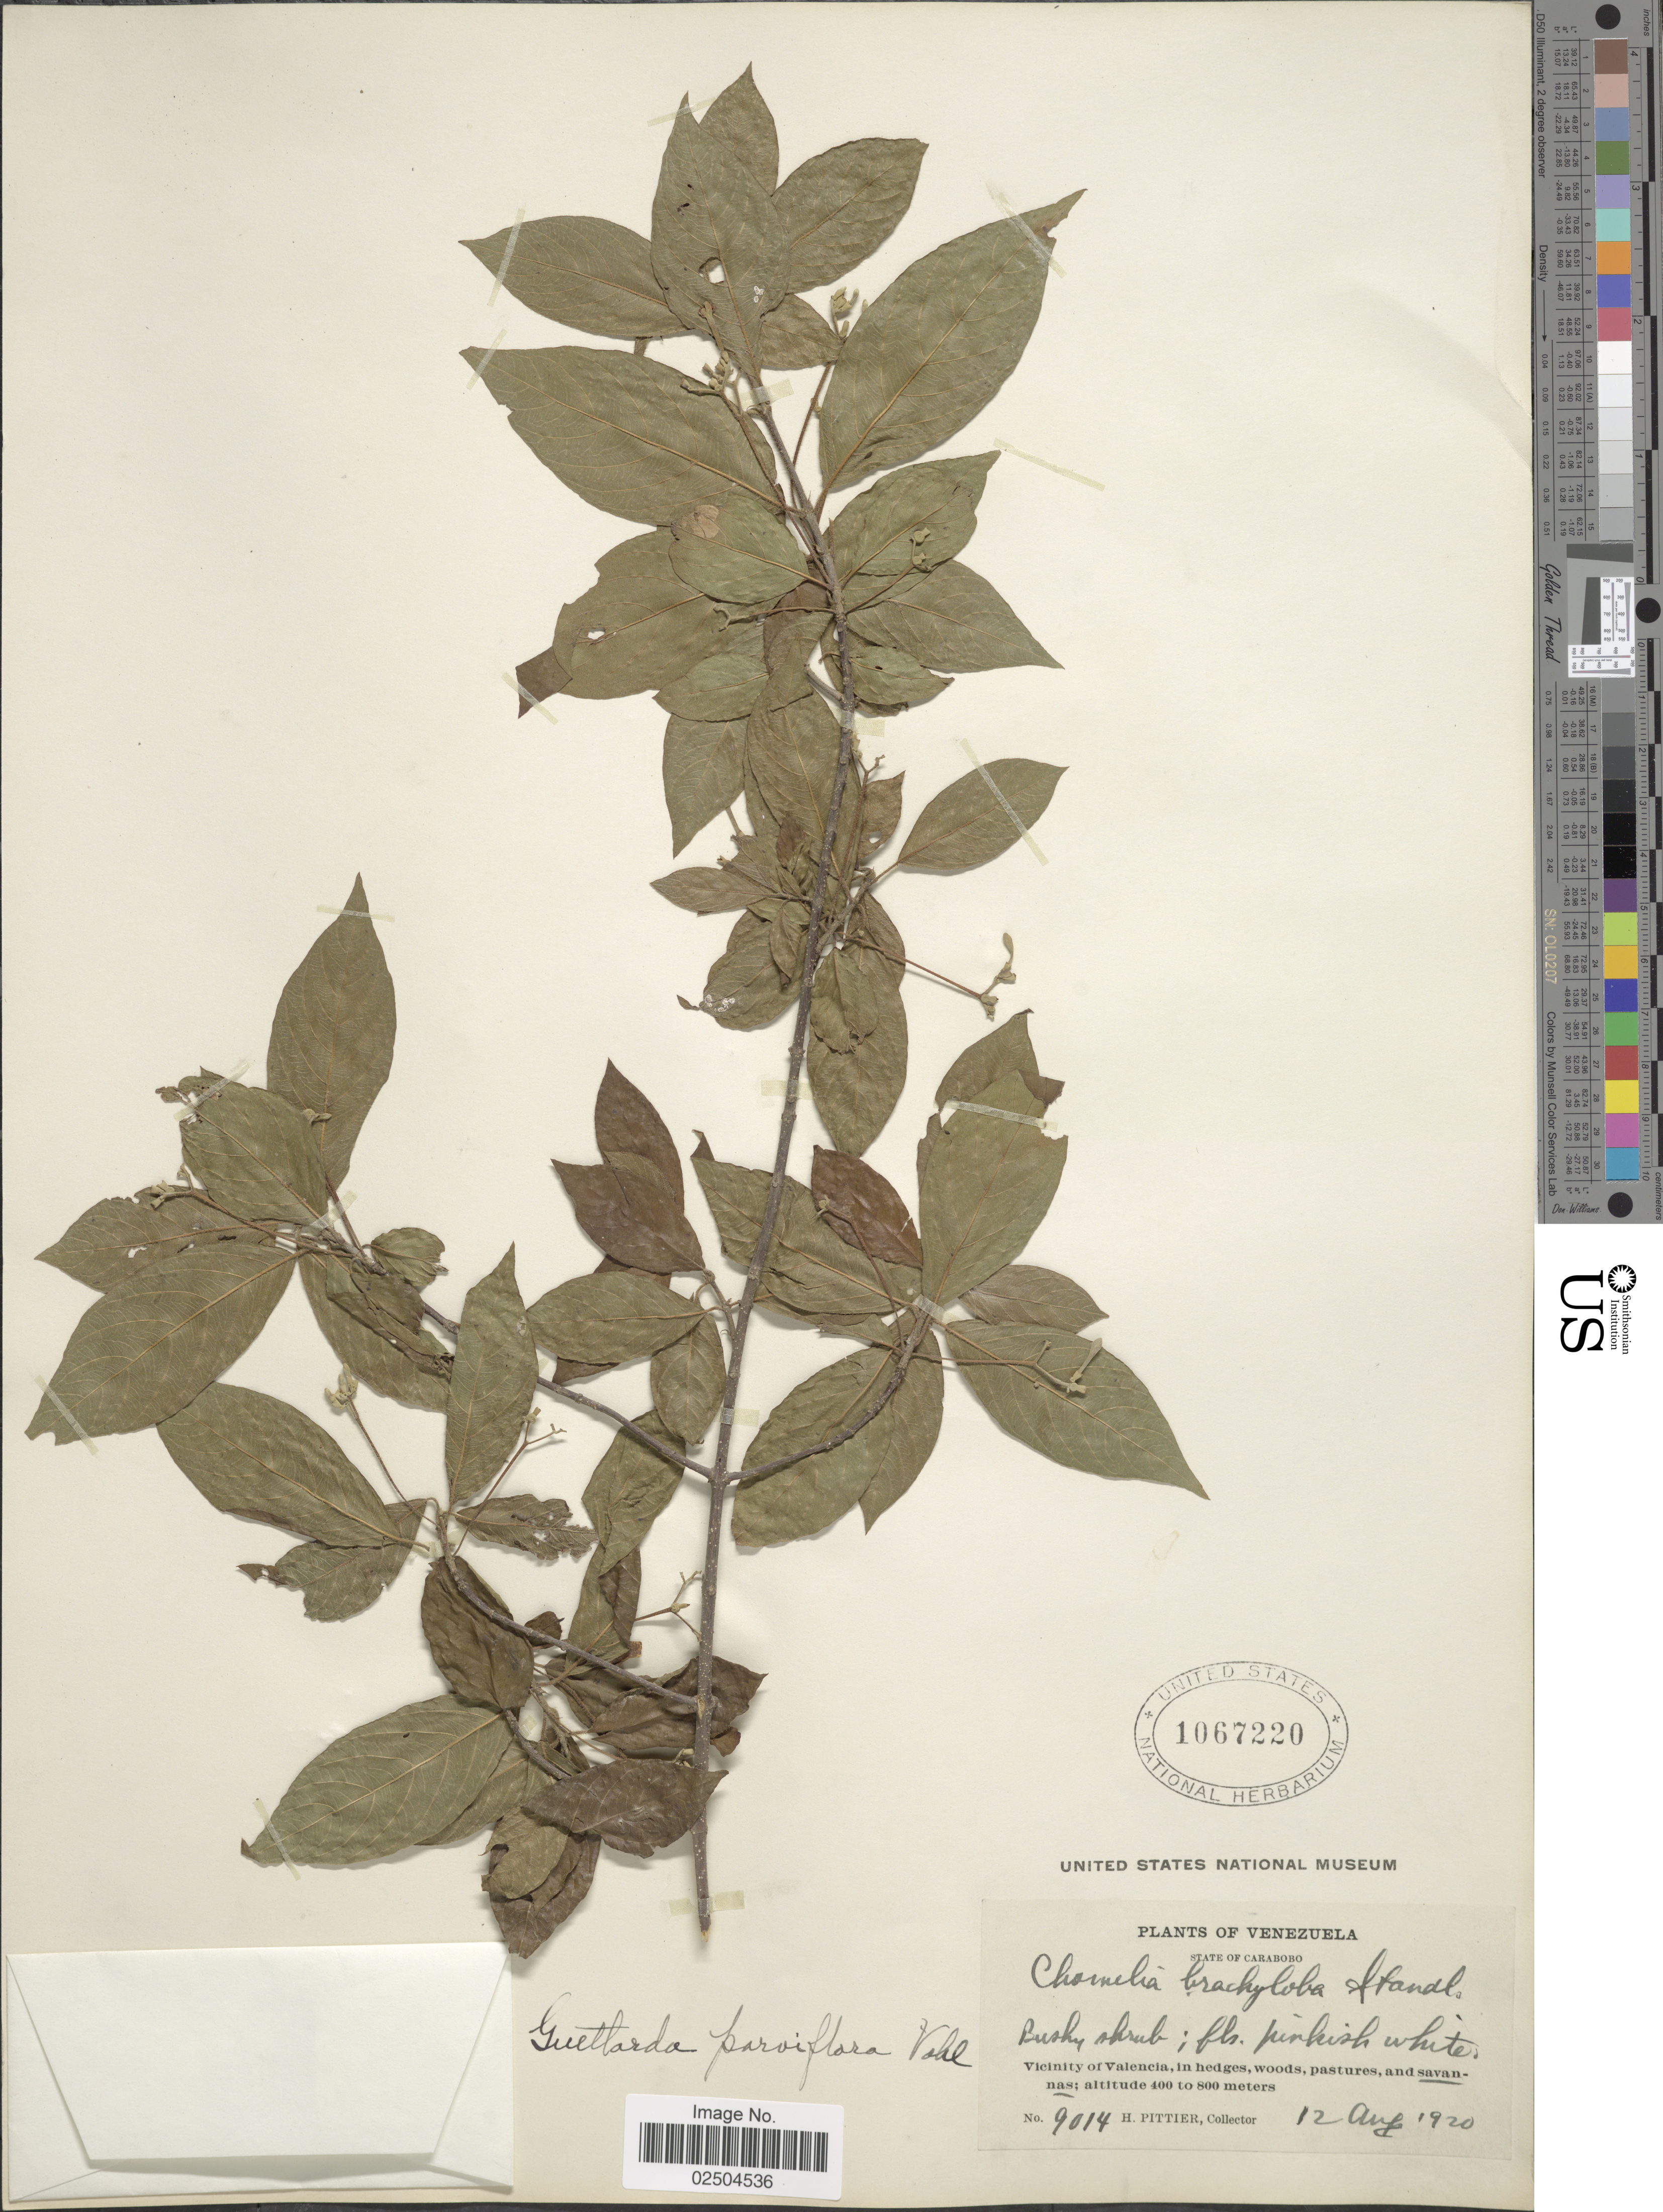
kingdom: Plantae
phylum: Tracheophyta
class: Magnoliopsida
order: Gentianales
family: Rubiaceae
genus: Guettarda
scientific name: Guettarda parviflora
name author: Vahl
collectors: H. F. Pittier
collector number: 9014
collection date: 1920-08-12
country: Venezuela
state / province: Carabobo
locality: State of Carabobo, Vicinity of Valencia, in hedges, woods, pastures, and savannas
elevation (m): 400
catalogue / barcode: US 1067220